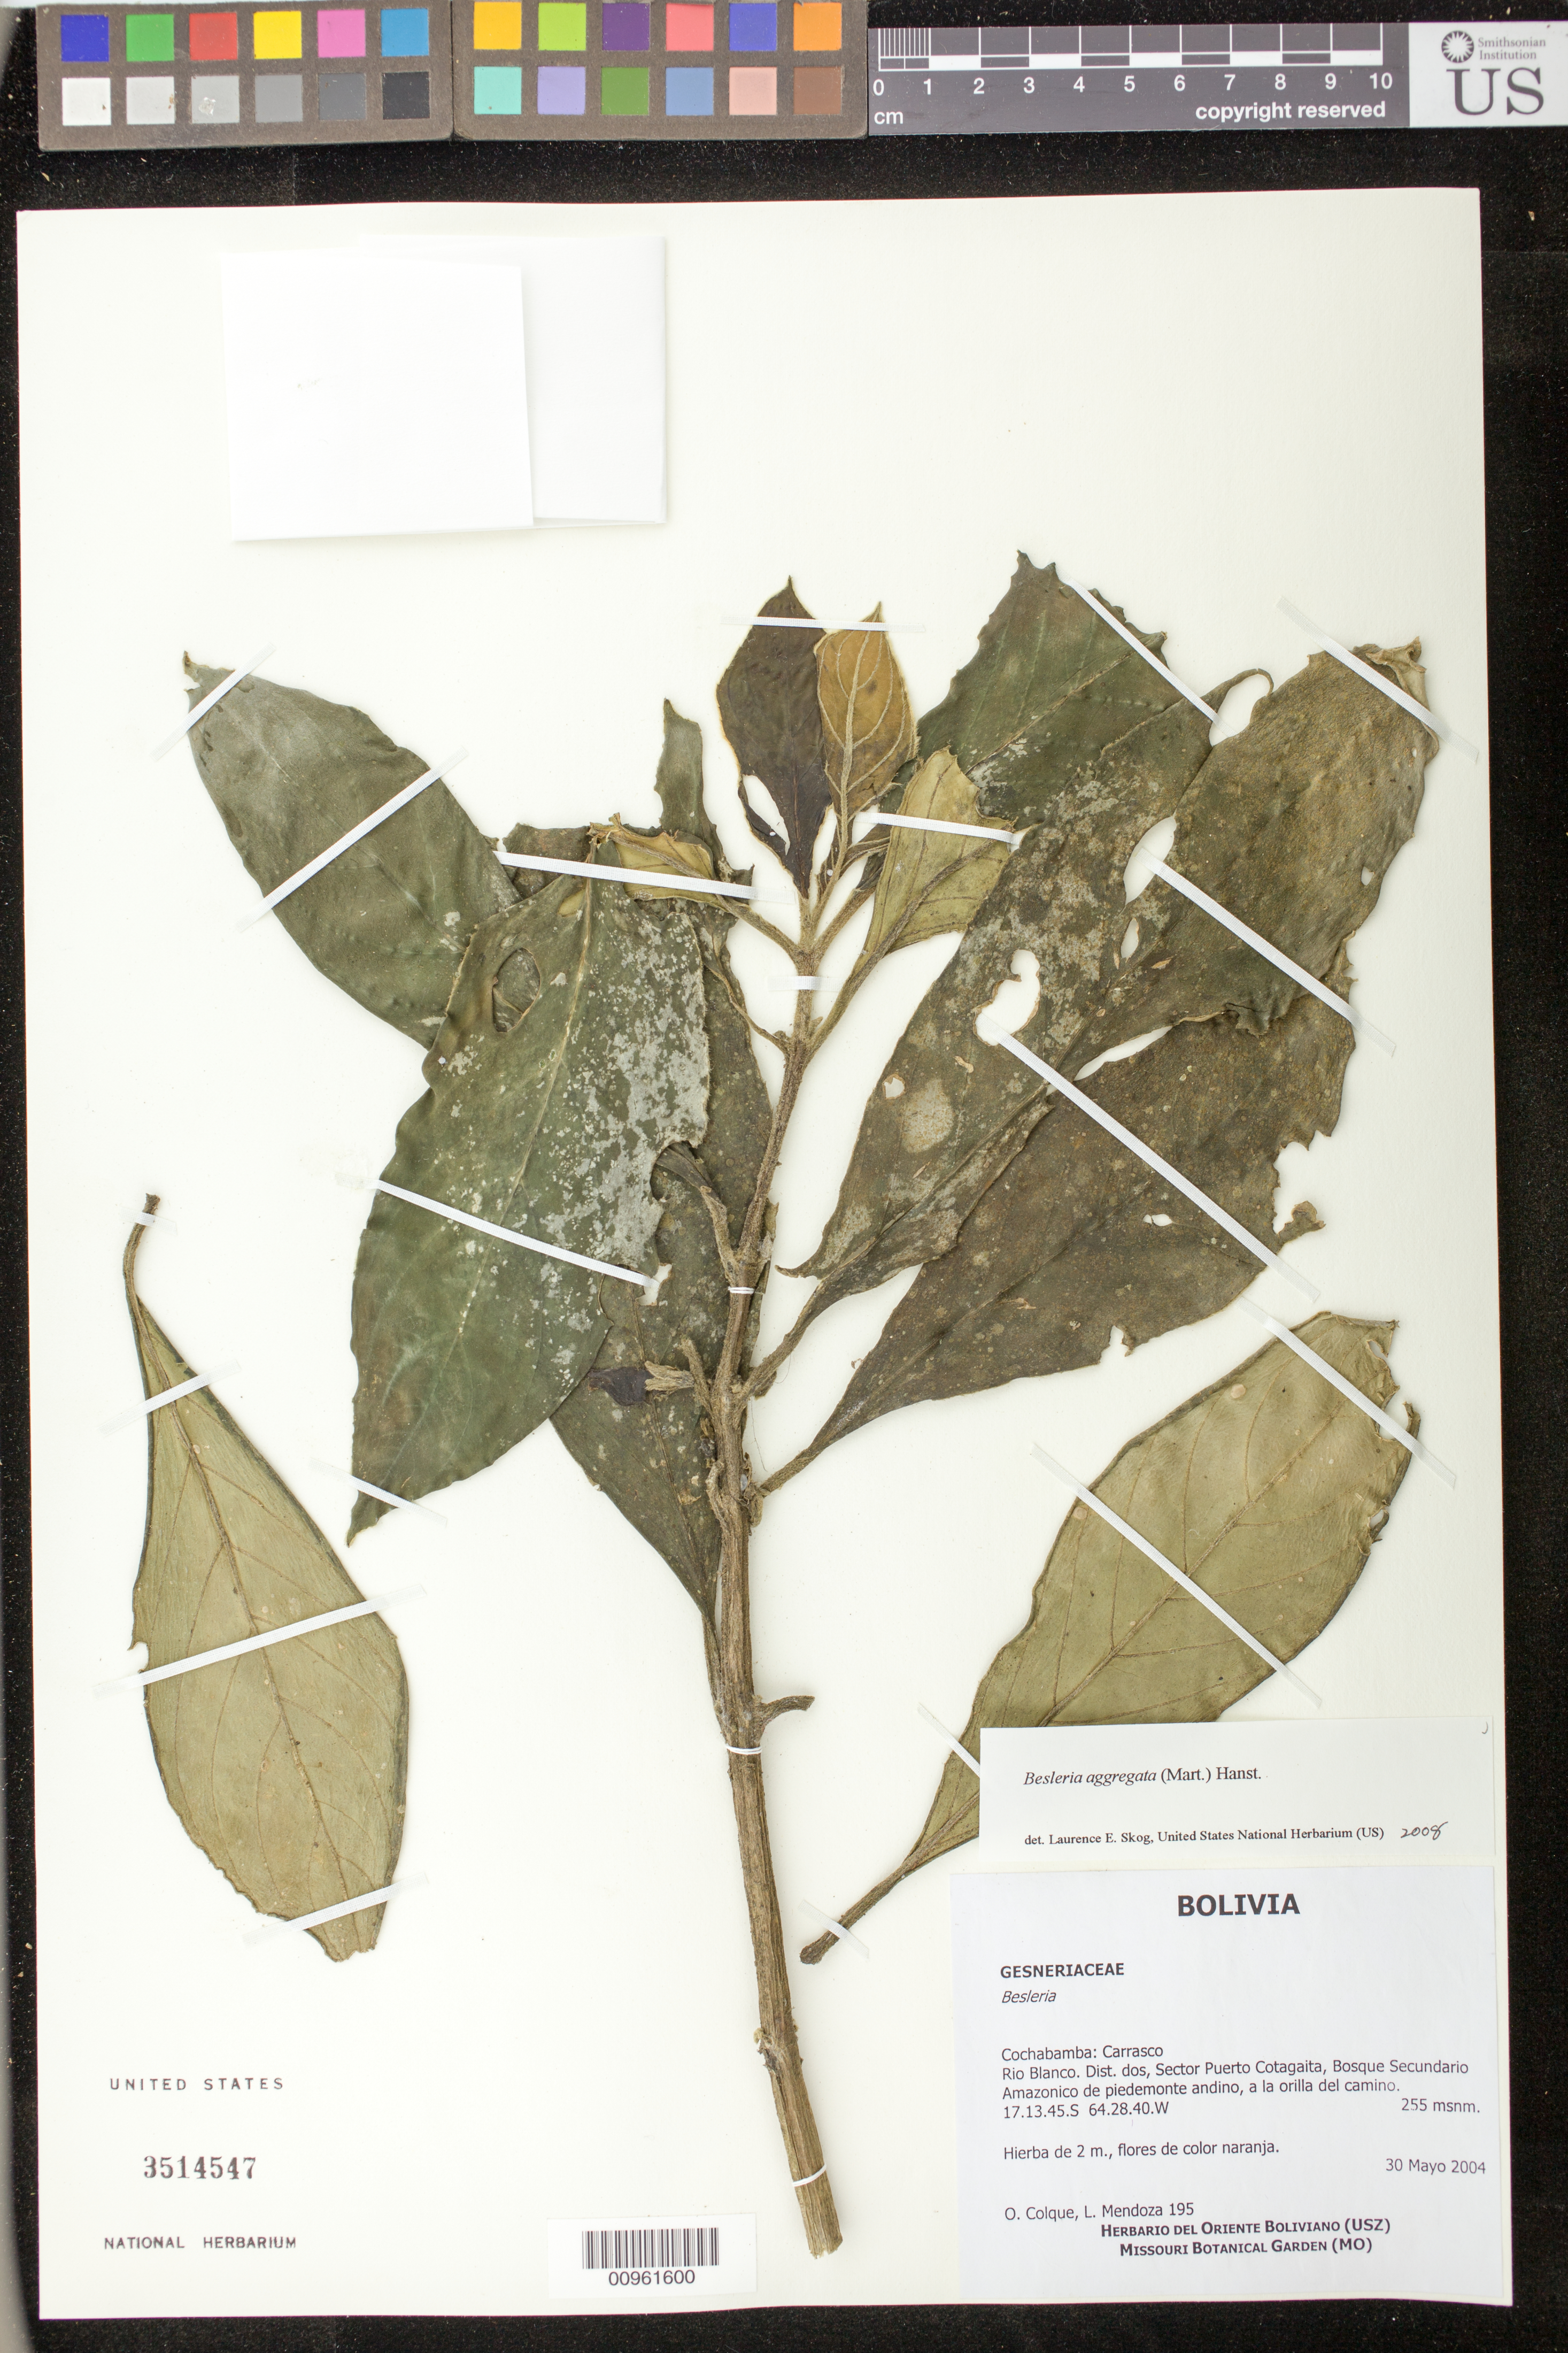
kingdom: Plantae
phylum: Tracheophyta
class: Magnoliopsida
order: Lamiales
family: Gesneriaceae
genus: Besleria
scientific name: Besleria aggregata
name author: (Mart.) Hanst.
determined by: Skog, Laurence E.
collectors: O. Colque & L. Mendoza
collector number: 195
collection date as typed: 30 May 2004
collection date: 2004-05-30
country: Bolivia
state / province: Cochabamba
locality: Cochabamba: Carrasco. Rio Blanco. Dist. Dos, Sector Puerto Cotagaita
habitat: Bosque secundario Amazonico de piedemonte andino, a la orilla del camino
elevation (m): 255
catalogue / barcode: US 3514547